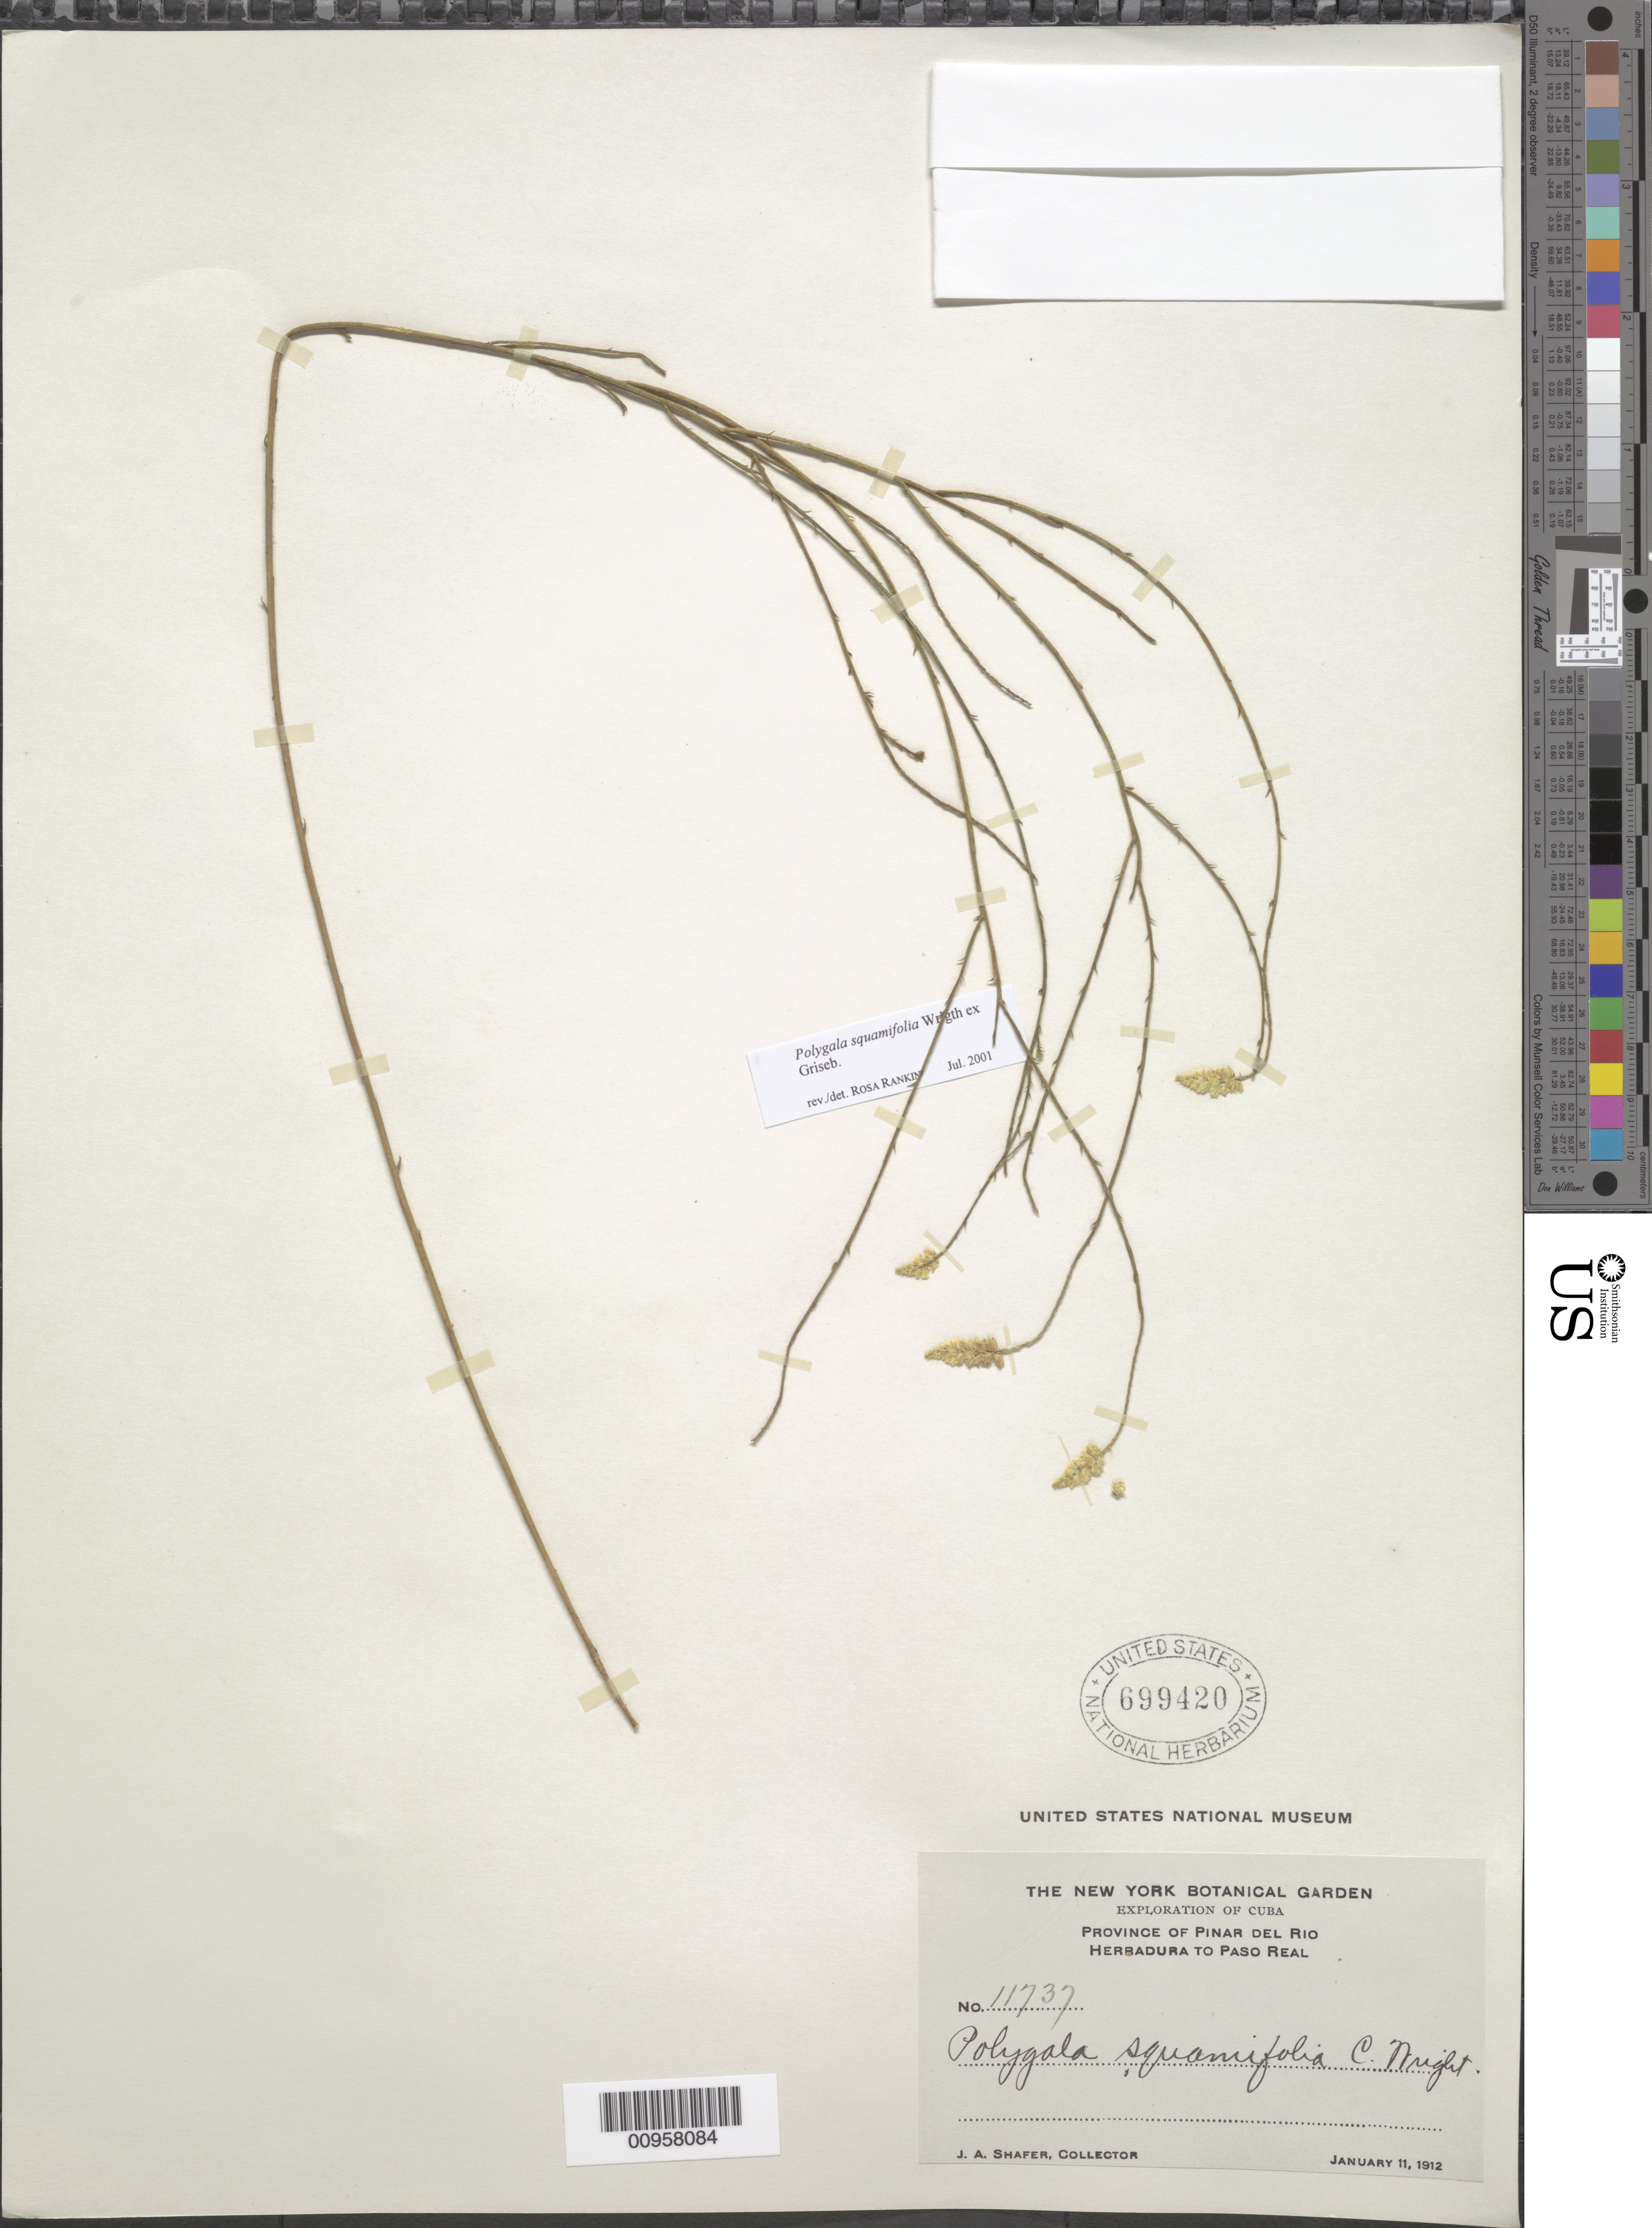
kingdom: Plantae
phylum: Tracheophyta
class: Magnoliopsida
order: Fabales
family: Polygalaceae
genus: Polygala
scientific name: Polygala squamifolia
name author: C. Wright in Griseb.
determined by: Rankin Rodriguez, Rosa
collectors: J. A. Shafer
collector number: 11737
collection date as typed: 11 Jan 1912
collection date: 1912-01-11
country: Cuba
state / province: Pinar del Rio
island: Cuba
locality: Herradura to Paso Real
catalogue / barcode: US 699420